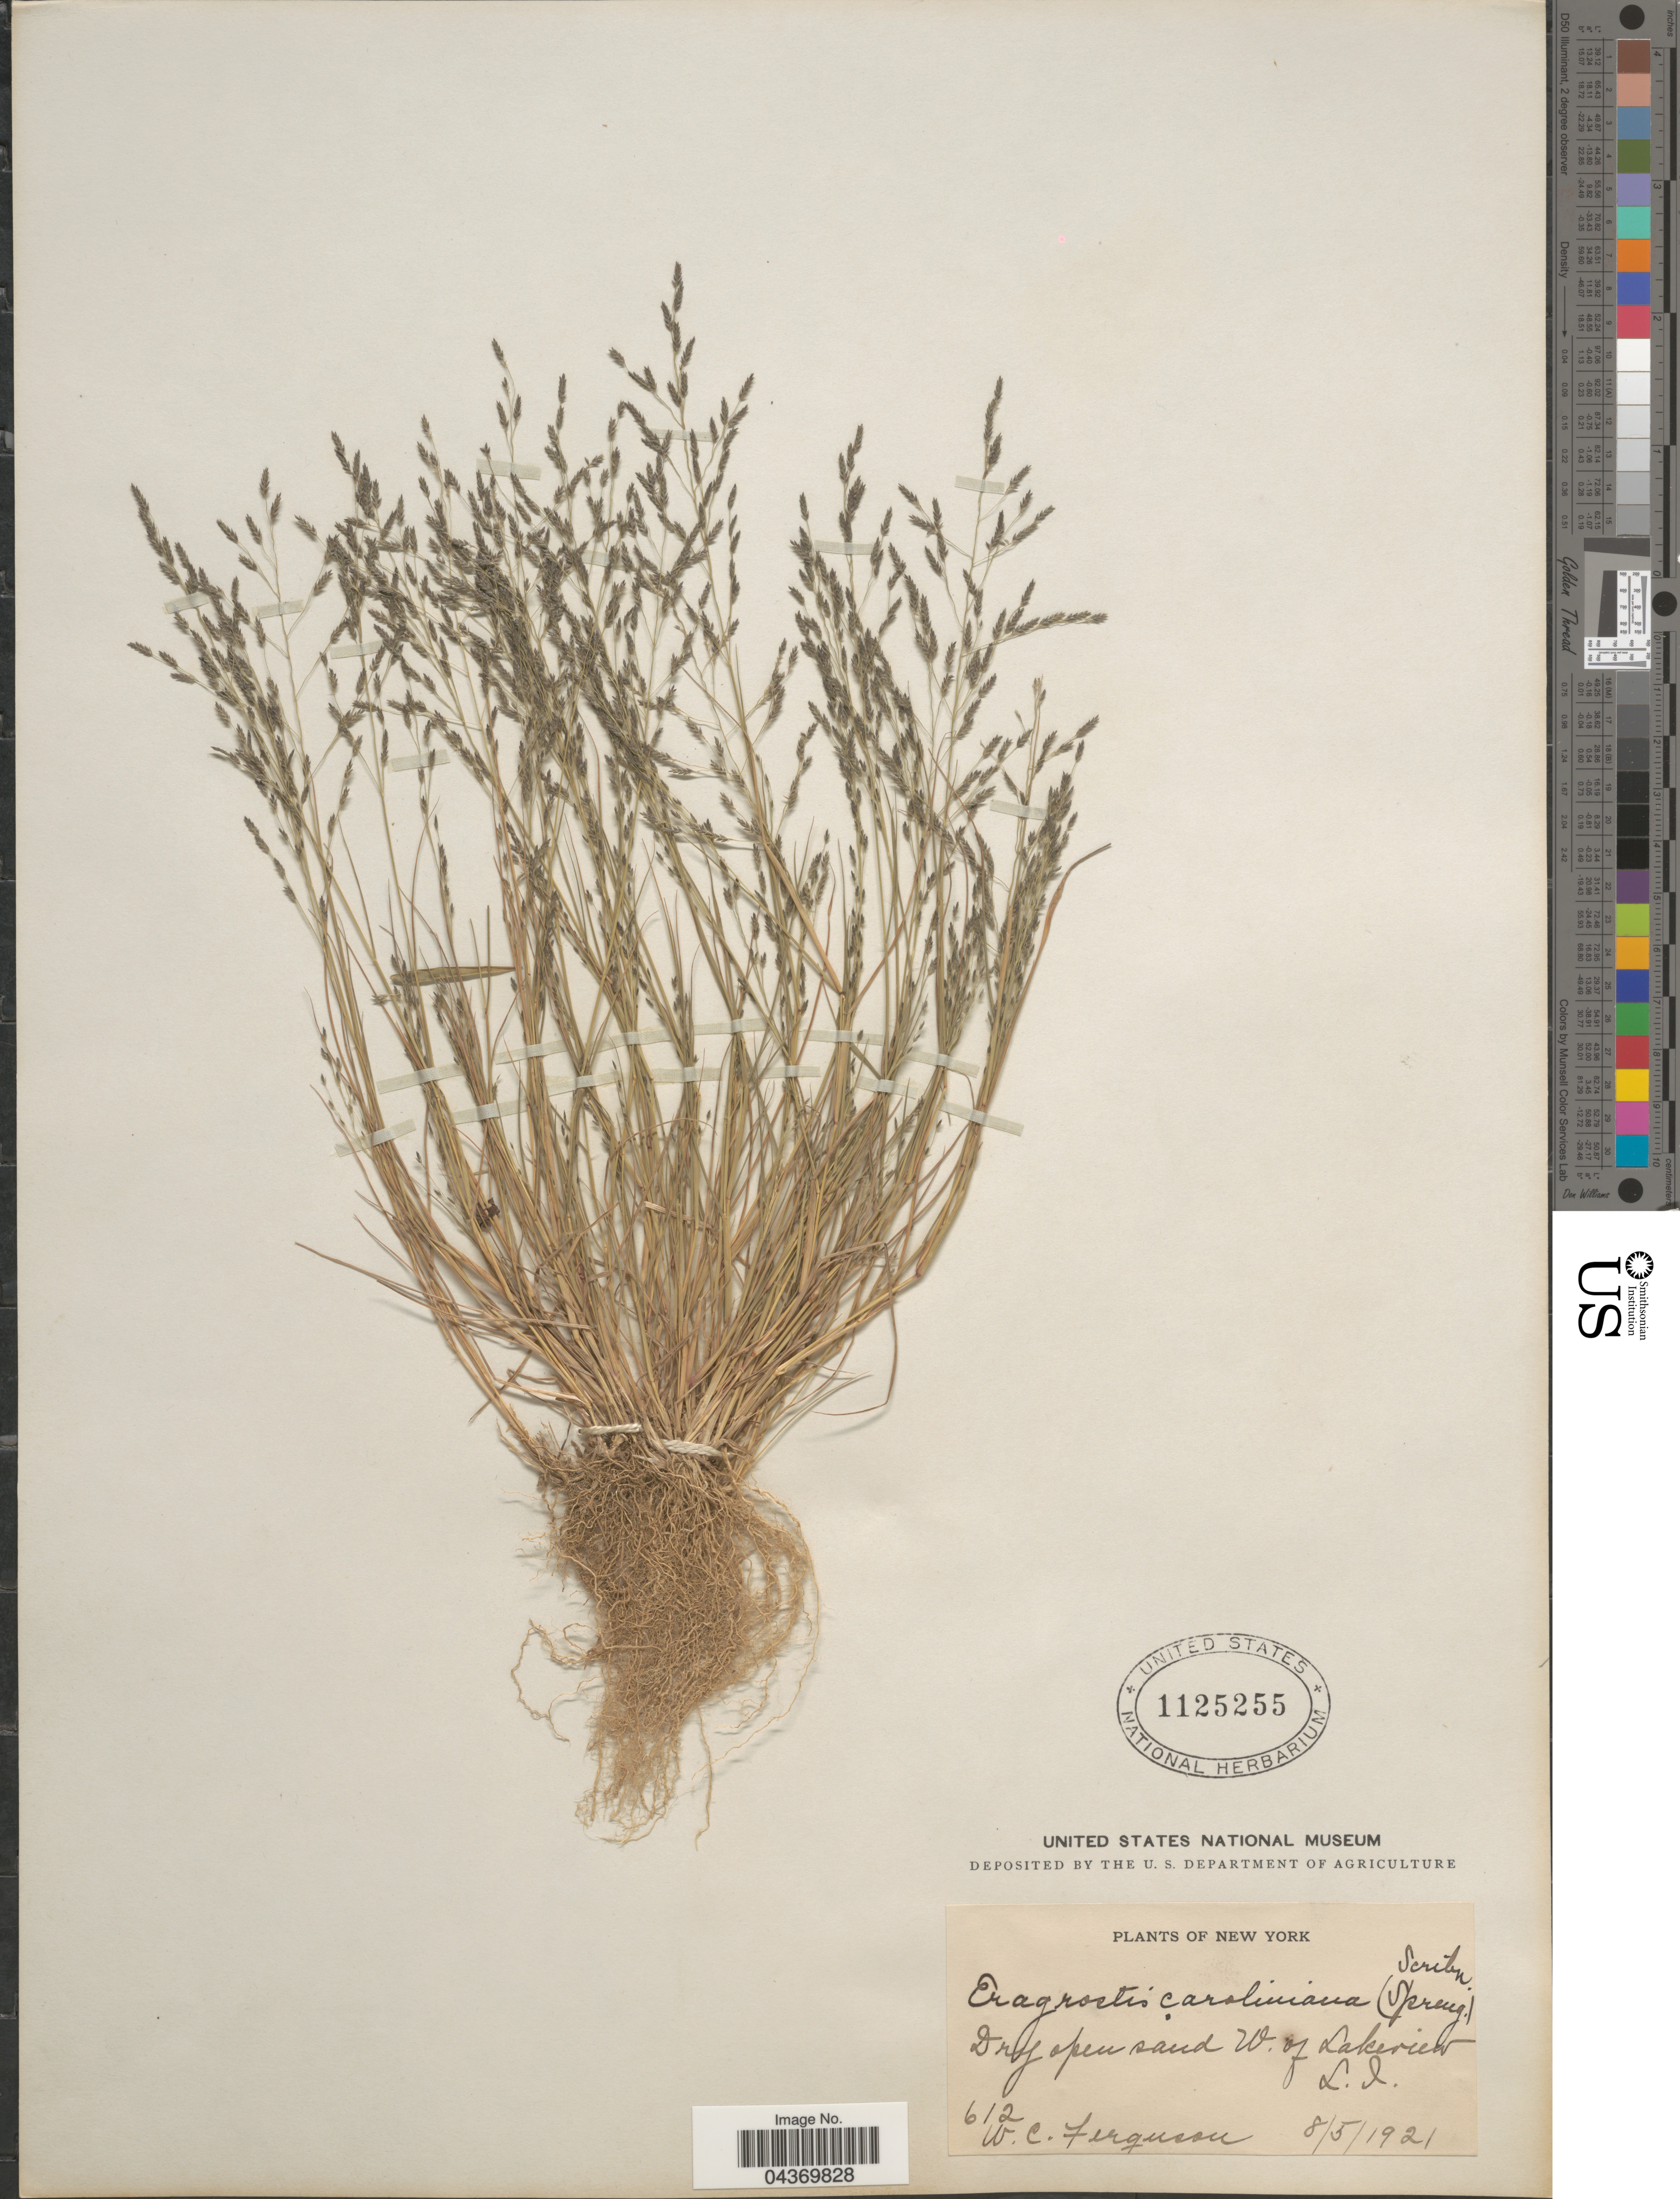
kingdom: Plantae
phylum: Tracheophyta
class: Liliopsida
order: Poales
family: Poaceae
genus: Eragrostis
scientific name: Eragrostis pectinacea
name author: (Michx.) Nees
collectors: W. Ferguson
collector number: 612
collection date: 1921-08-05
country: United States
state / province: New York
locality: W. of Lakeview. L.I.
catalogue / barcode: US 1125255